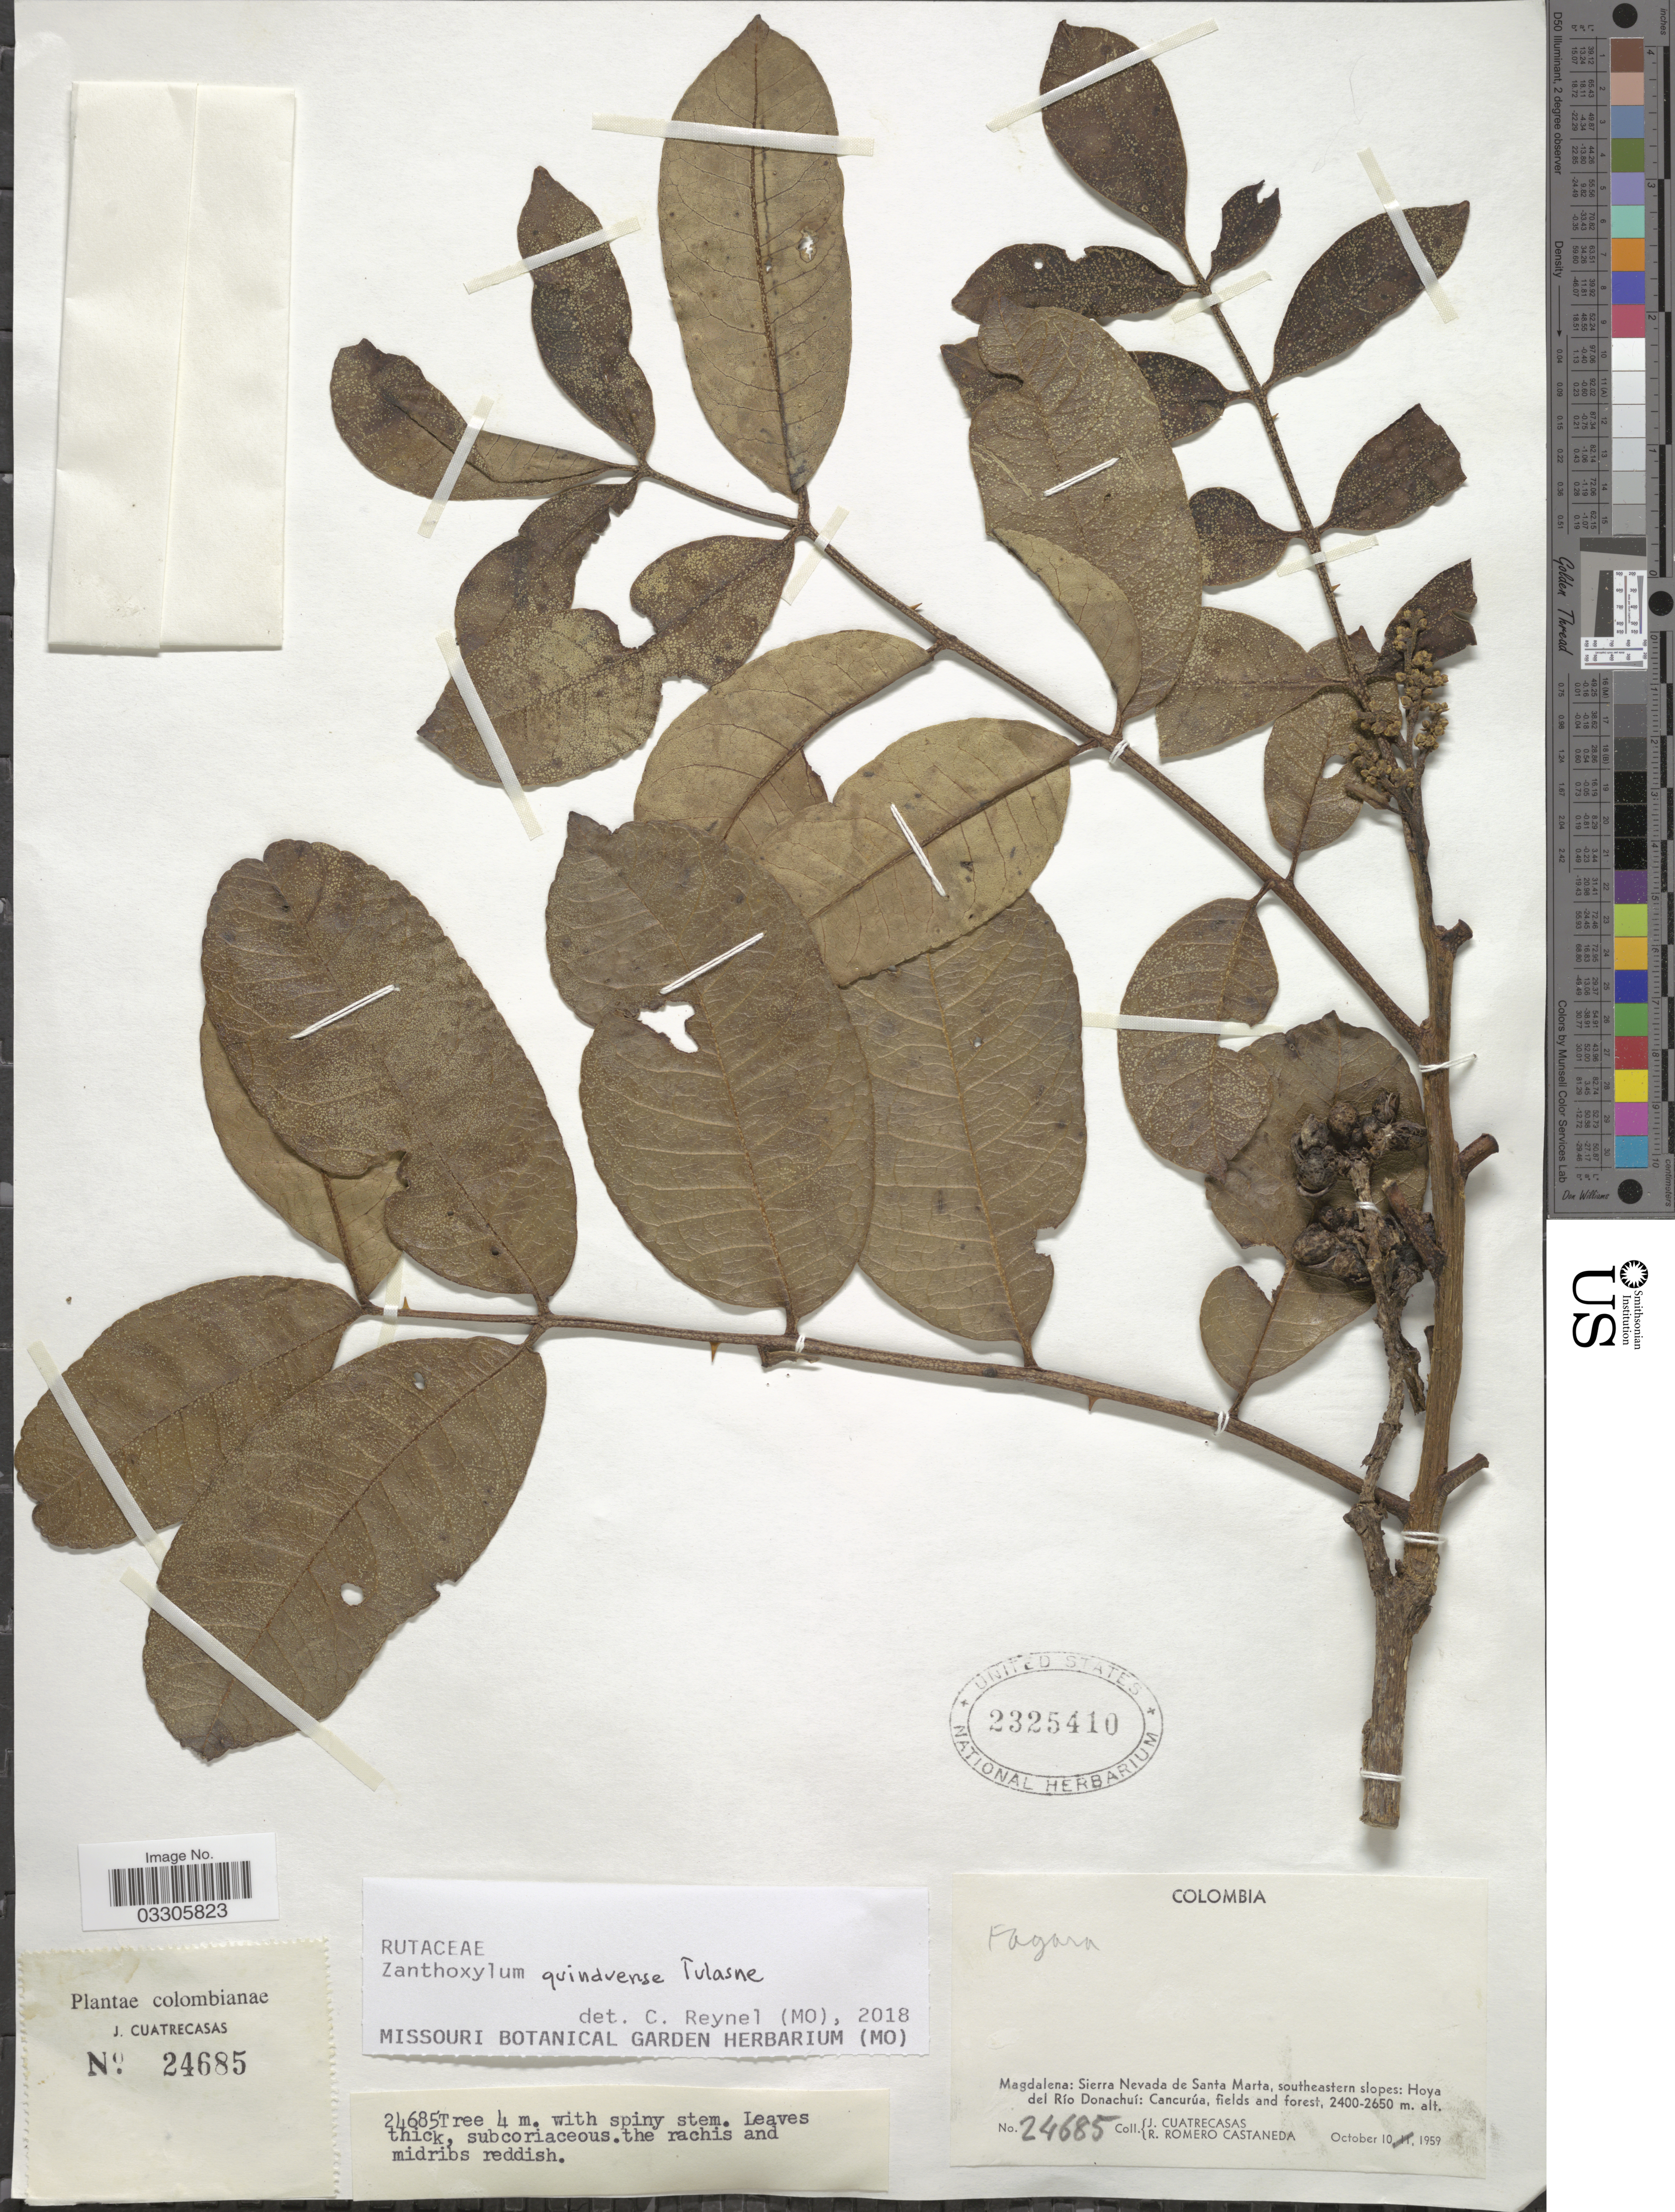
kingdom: Plantae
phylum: Tracheophyta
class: Magnoliopsida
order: Sapindales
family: Rutaceae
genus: Zanthoxylum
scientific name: Zanthoxylum quinduense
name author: Tul.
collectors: J. Cuatrecasas & R. Romero Castañeda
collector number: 24685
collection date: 1959-10-10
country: Colombia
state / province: Magdalena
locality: Sierra Nevada de Santa Marta, southeastern slopes: Hoya del Río Donachuí: Cancurúa.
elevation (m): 2400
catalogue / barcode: US 2325410